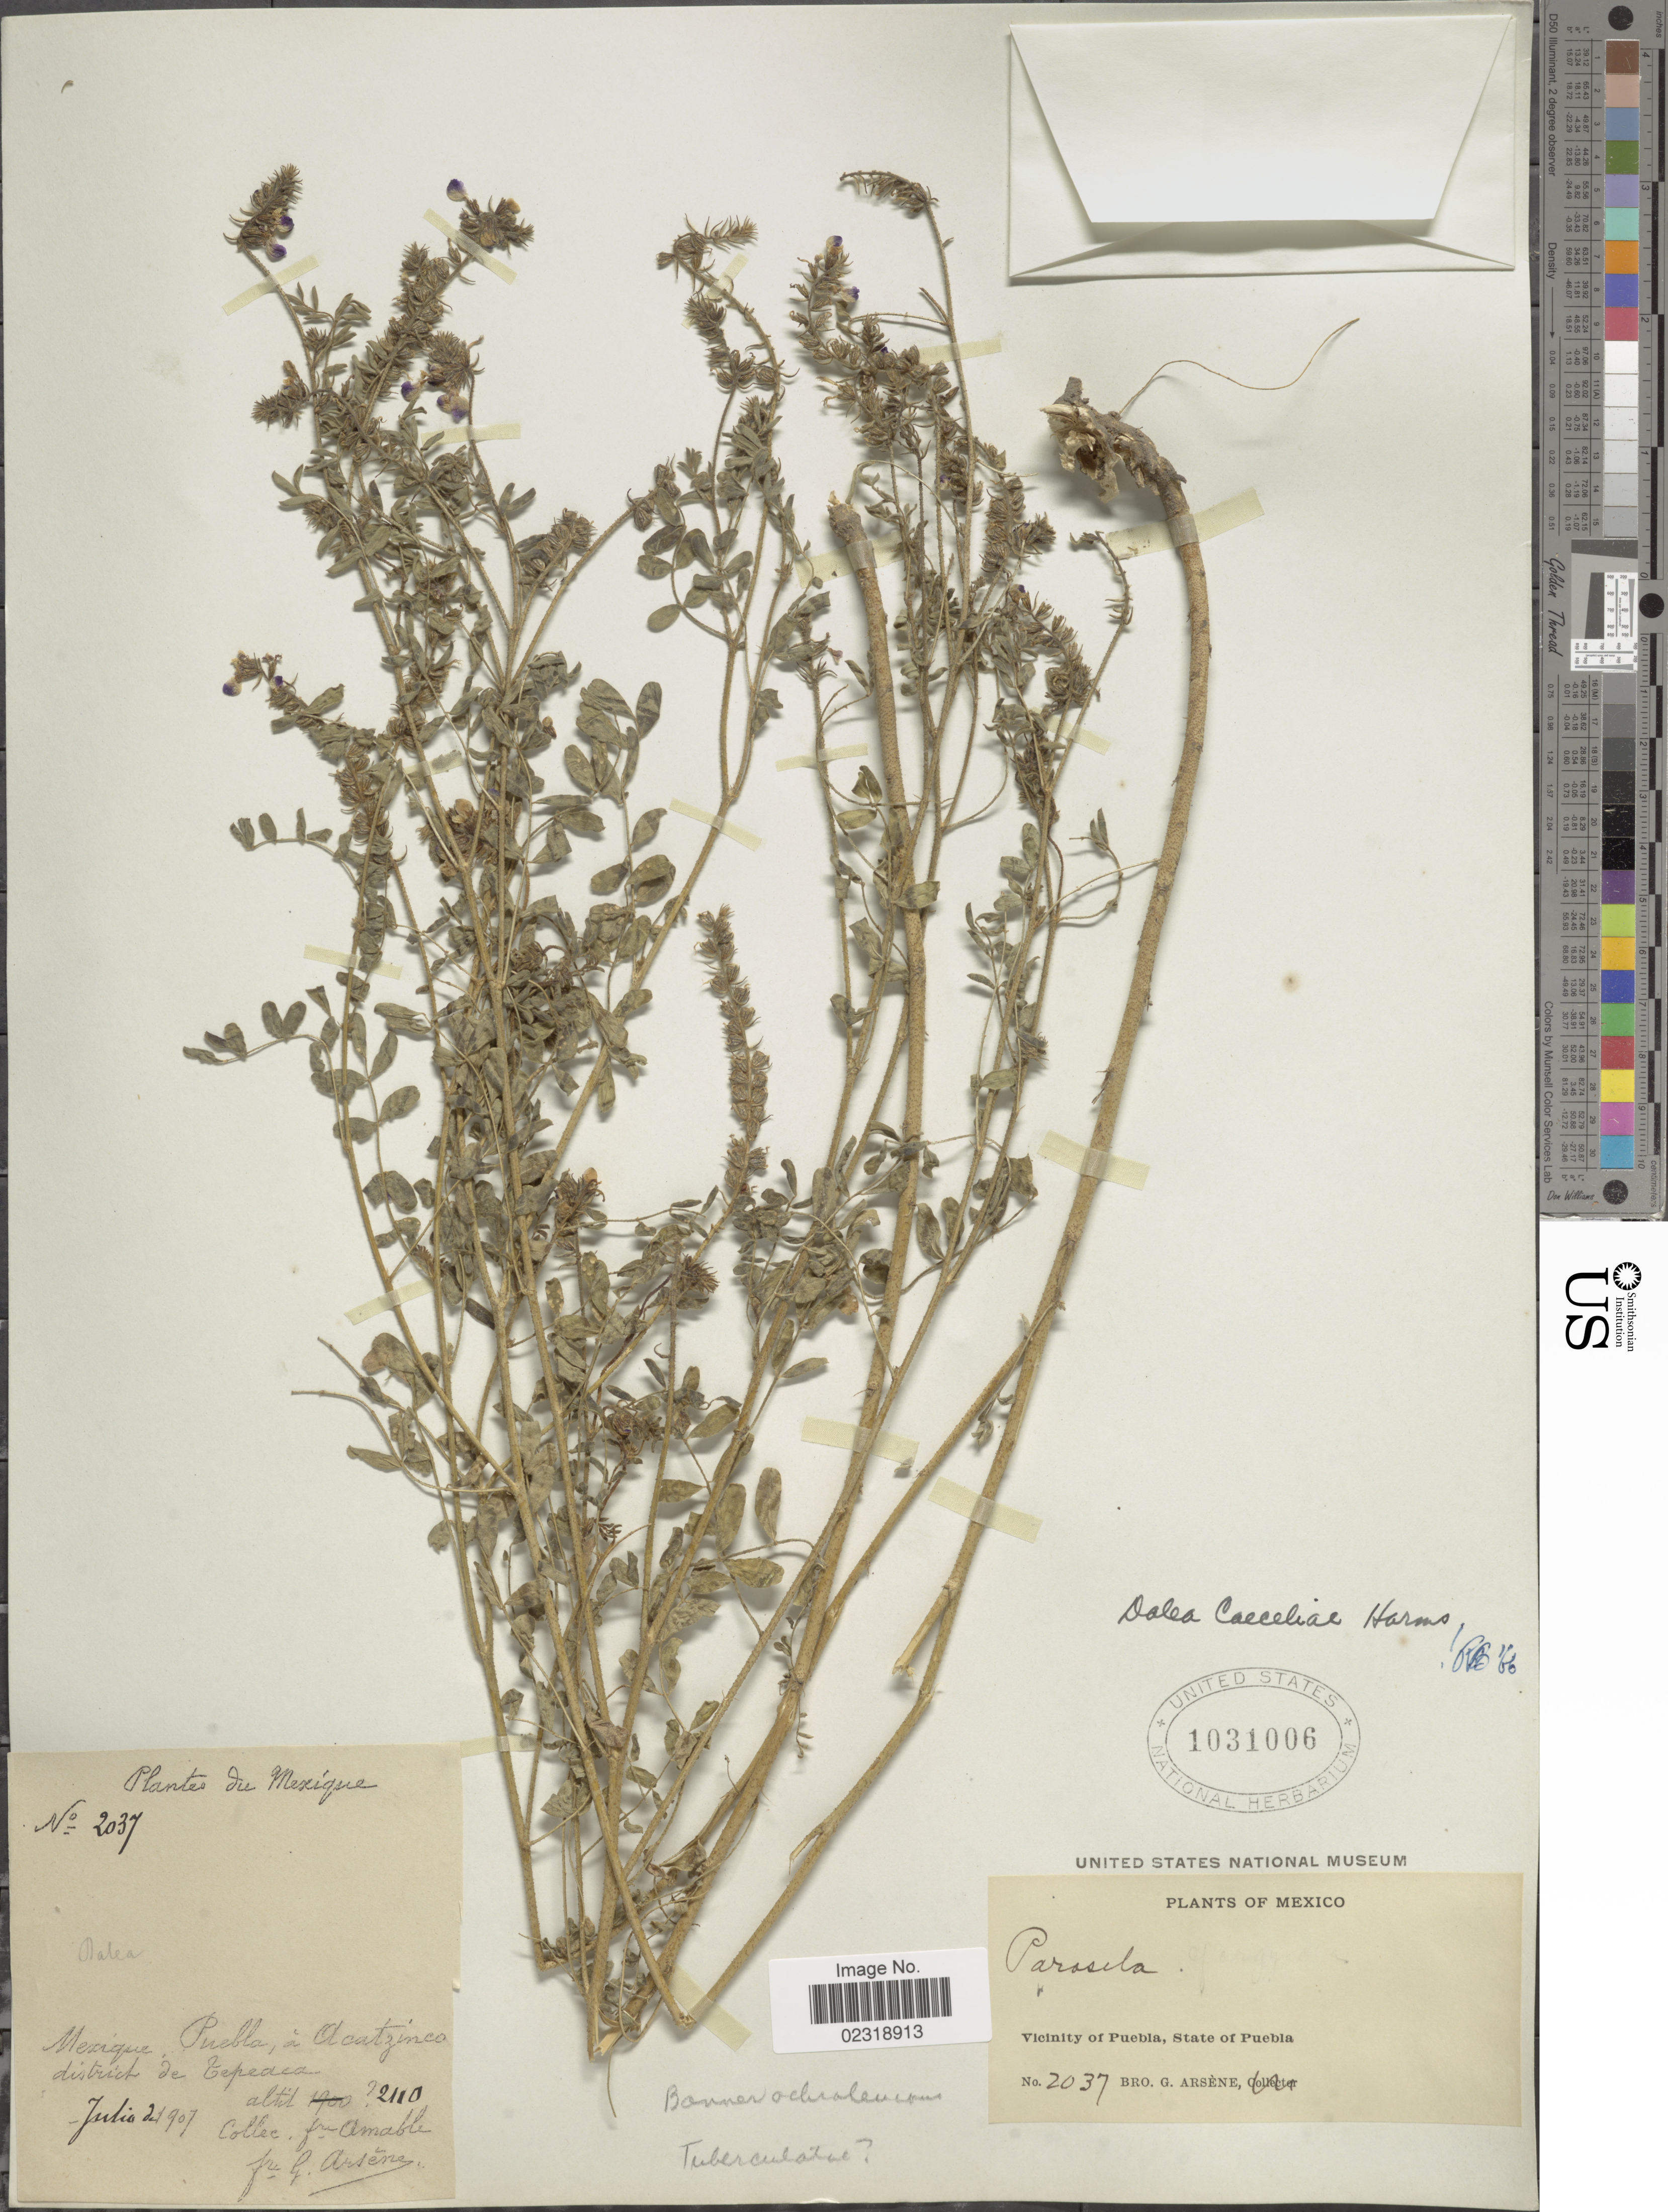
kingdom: Plantae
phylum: Tracheophyta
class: Magnoliopsida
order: Fabales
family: Fabaceae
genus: Dalea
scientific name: Dalea caeciliae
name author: Harms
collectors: B. Amable & Bro. G. Arsène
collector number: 2037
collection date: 1907-07-21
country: Mexico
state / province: Puebla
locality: Vicinity of Puebla, in Acatzinco district de Tepeaca.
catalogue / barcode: US 1031006